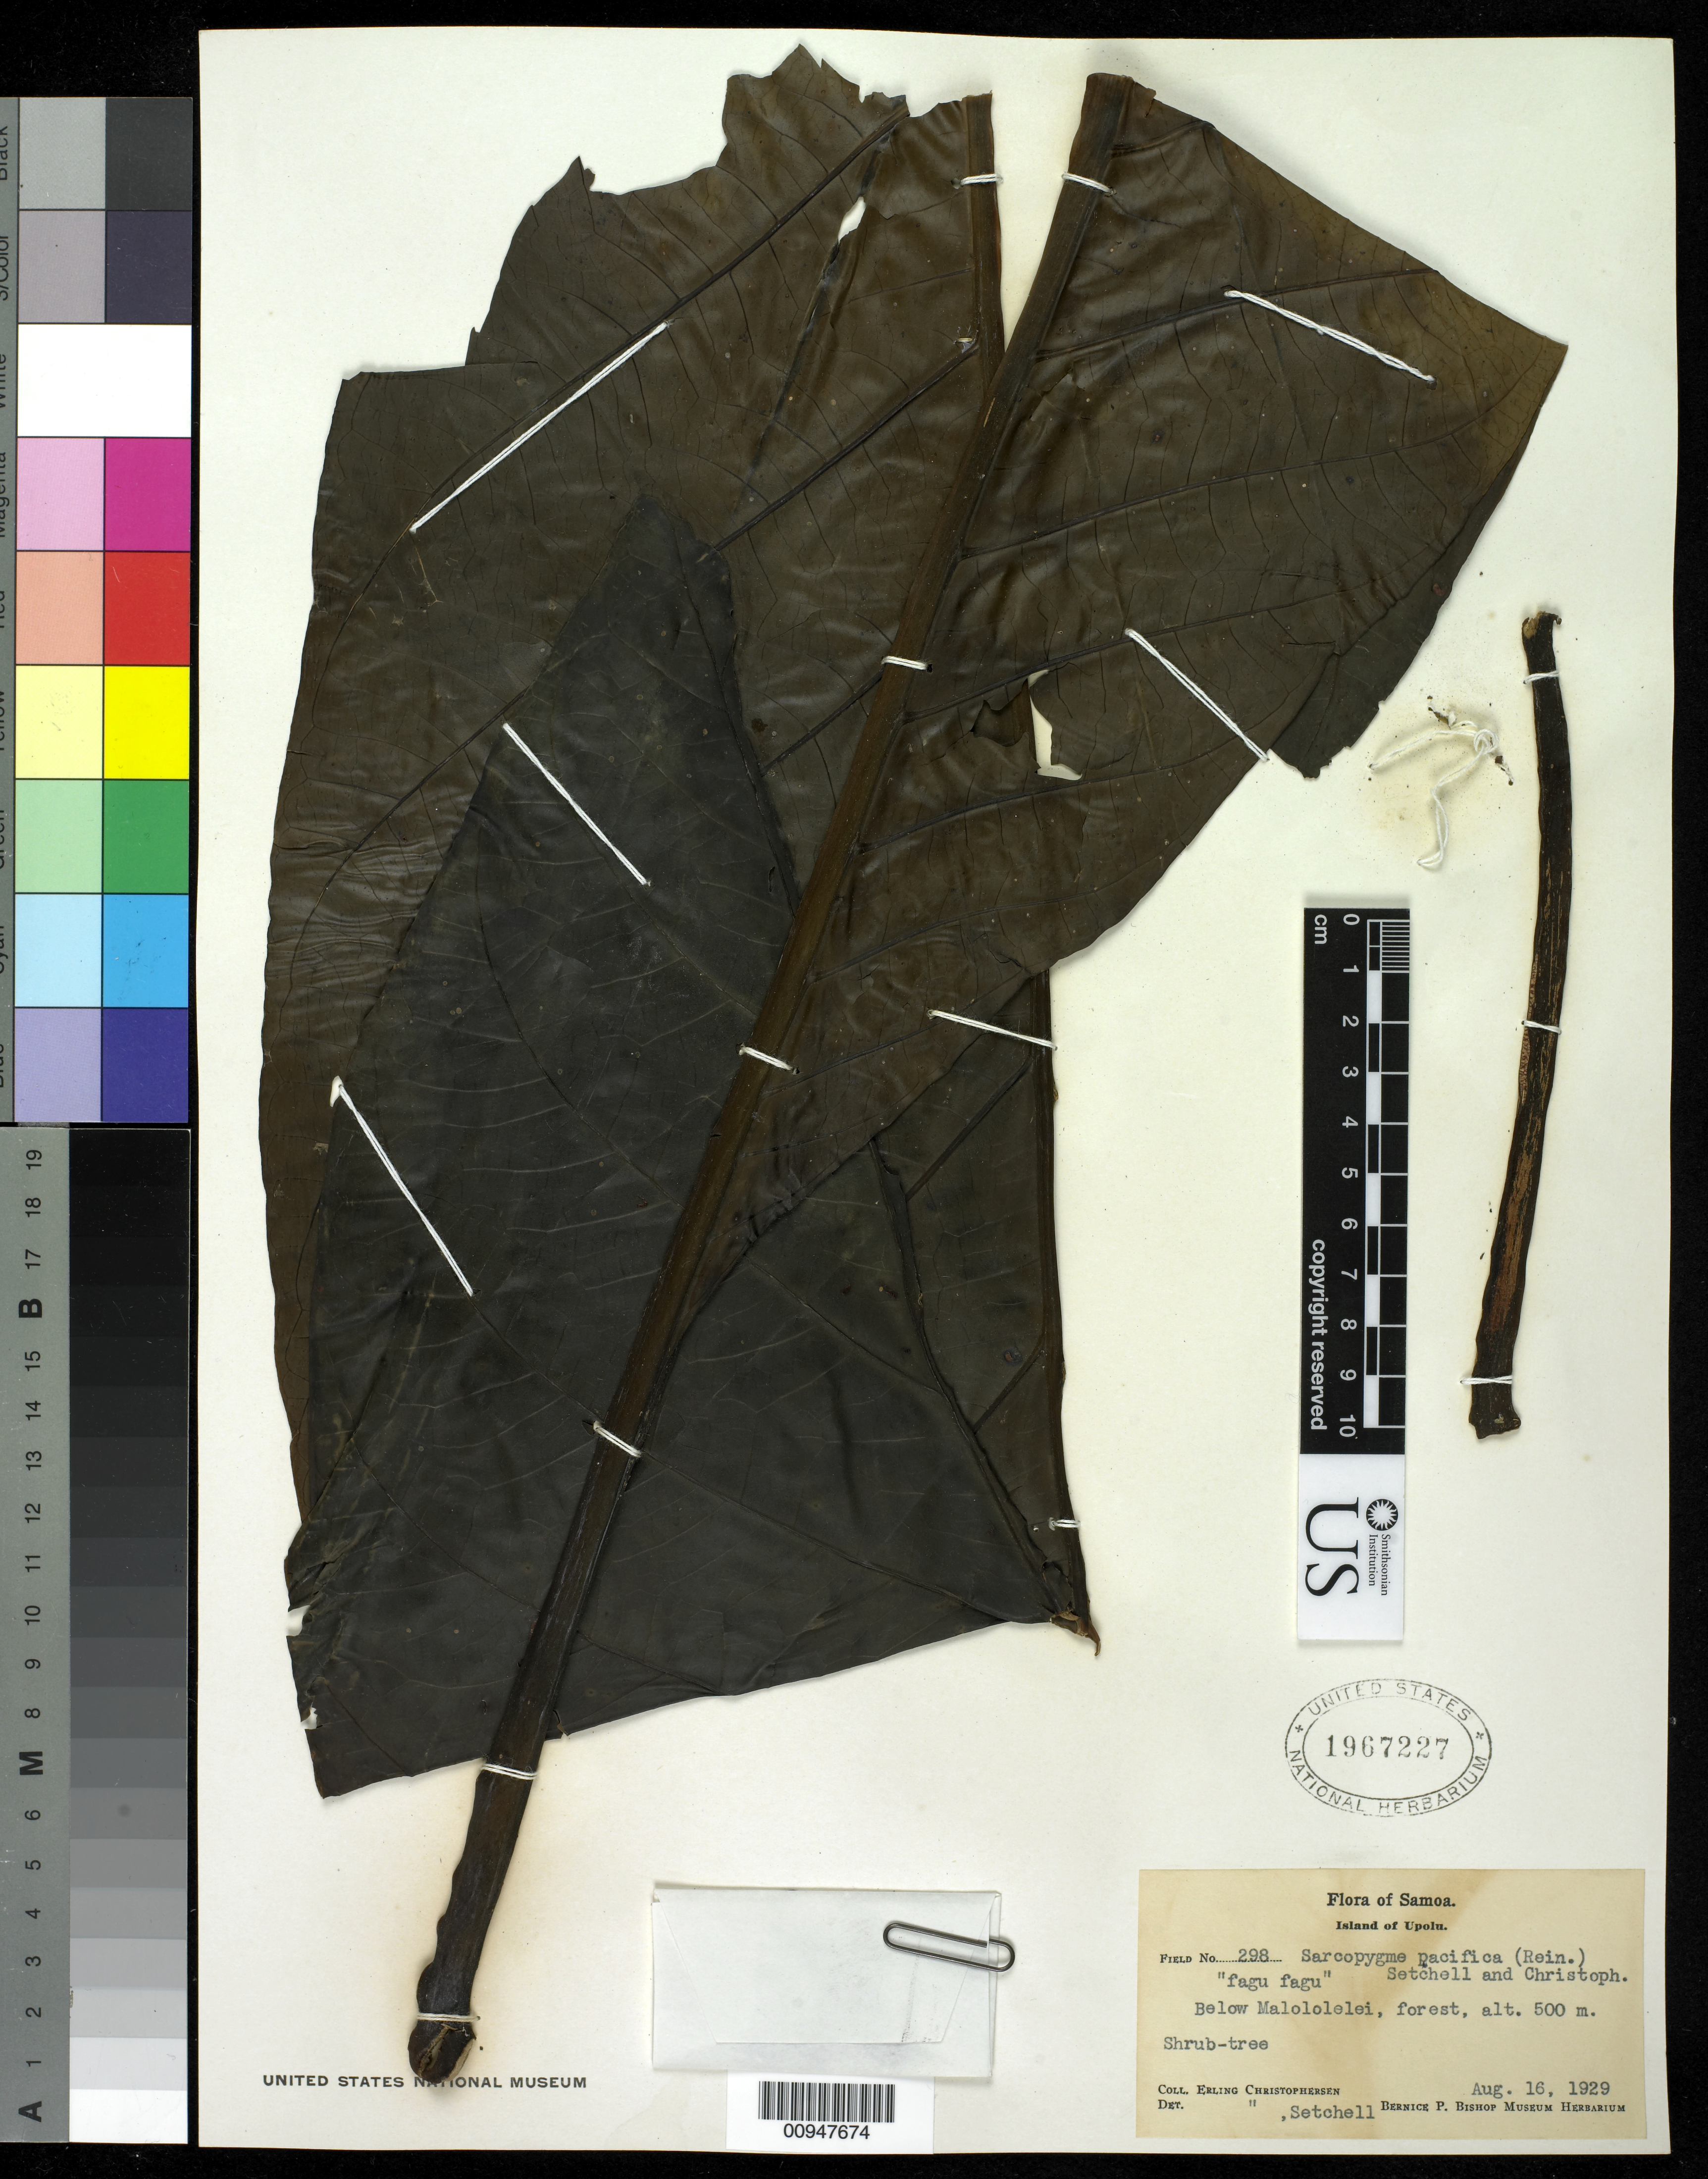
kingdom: Plantae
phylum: Tracheophyta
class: Magnoliopsida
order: Gentianales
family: Rubiaceae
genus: Morinda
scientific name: Morinda pacifica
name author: Razafim. & B. Bremer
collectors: E. Christophersen & Setchell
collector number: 298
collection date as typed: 16 Aug 1929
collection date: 1929-08-16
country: Samoa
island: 'Upolu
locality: Below Malololelei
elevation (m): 500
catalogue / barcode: US 1967227